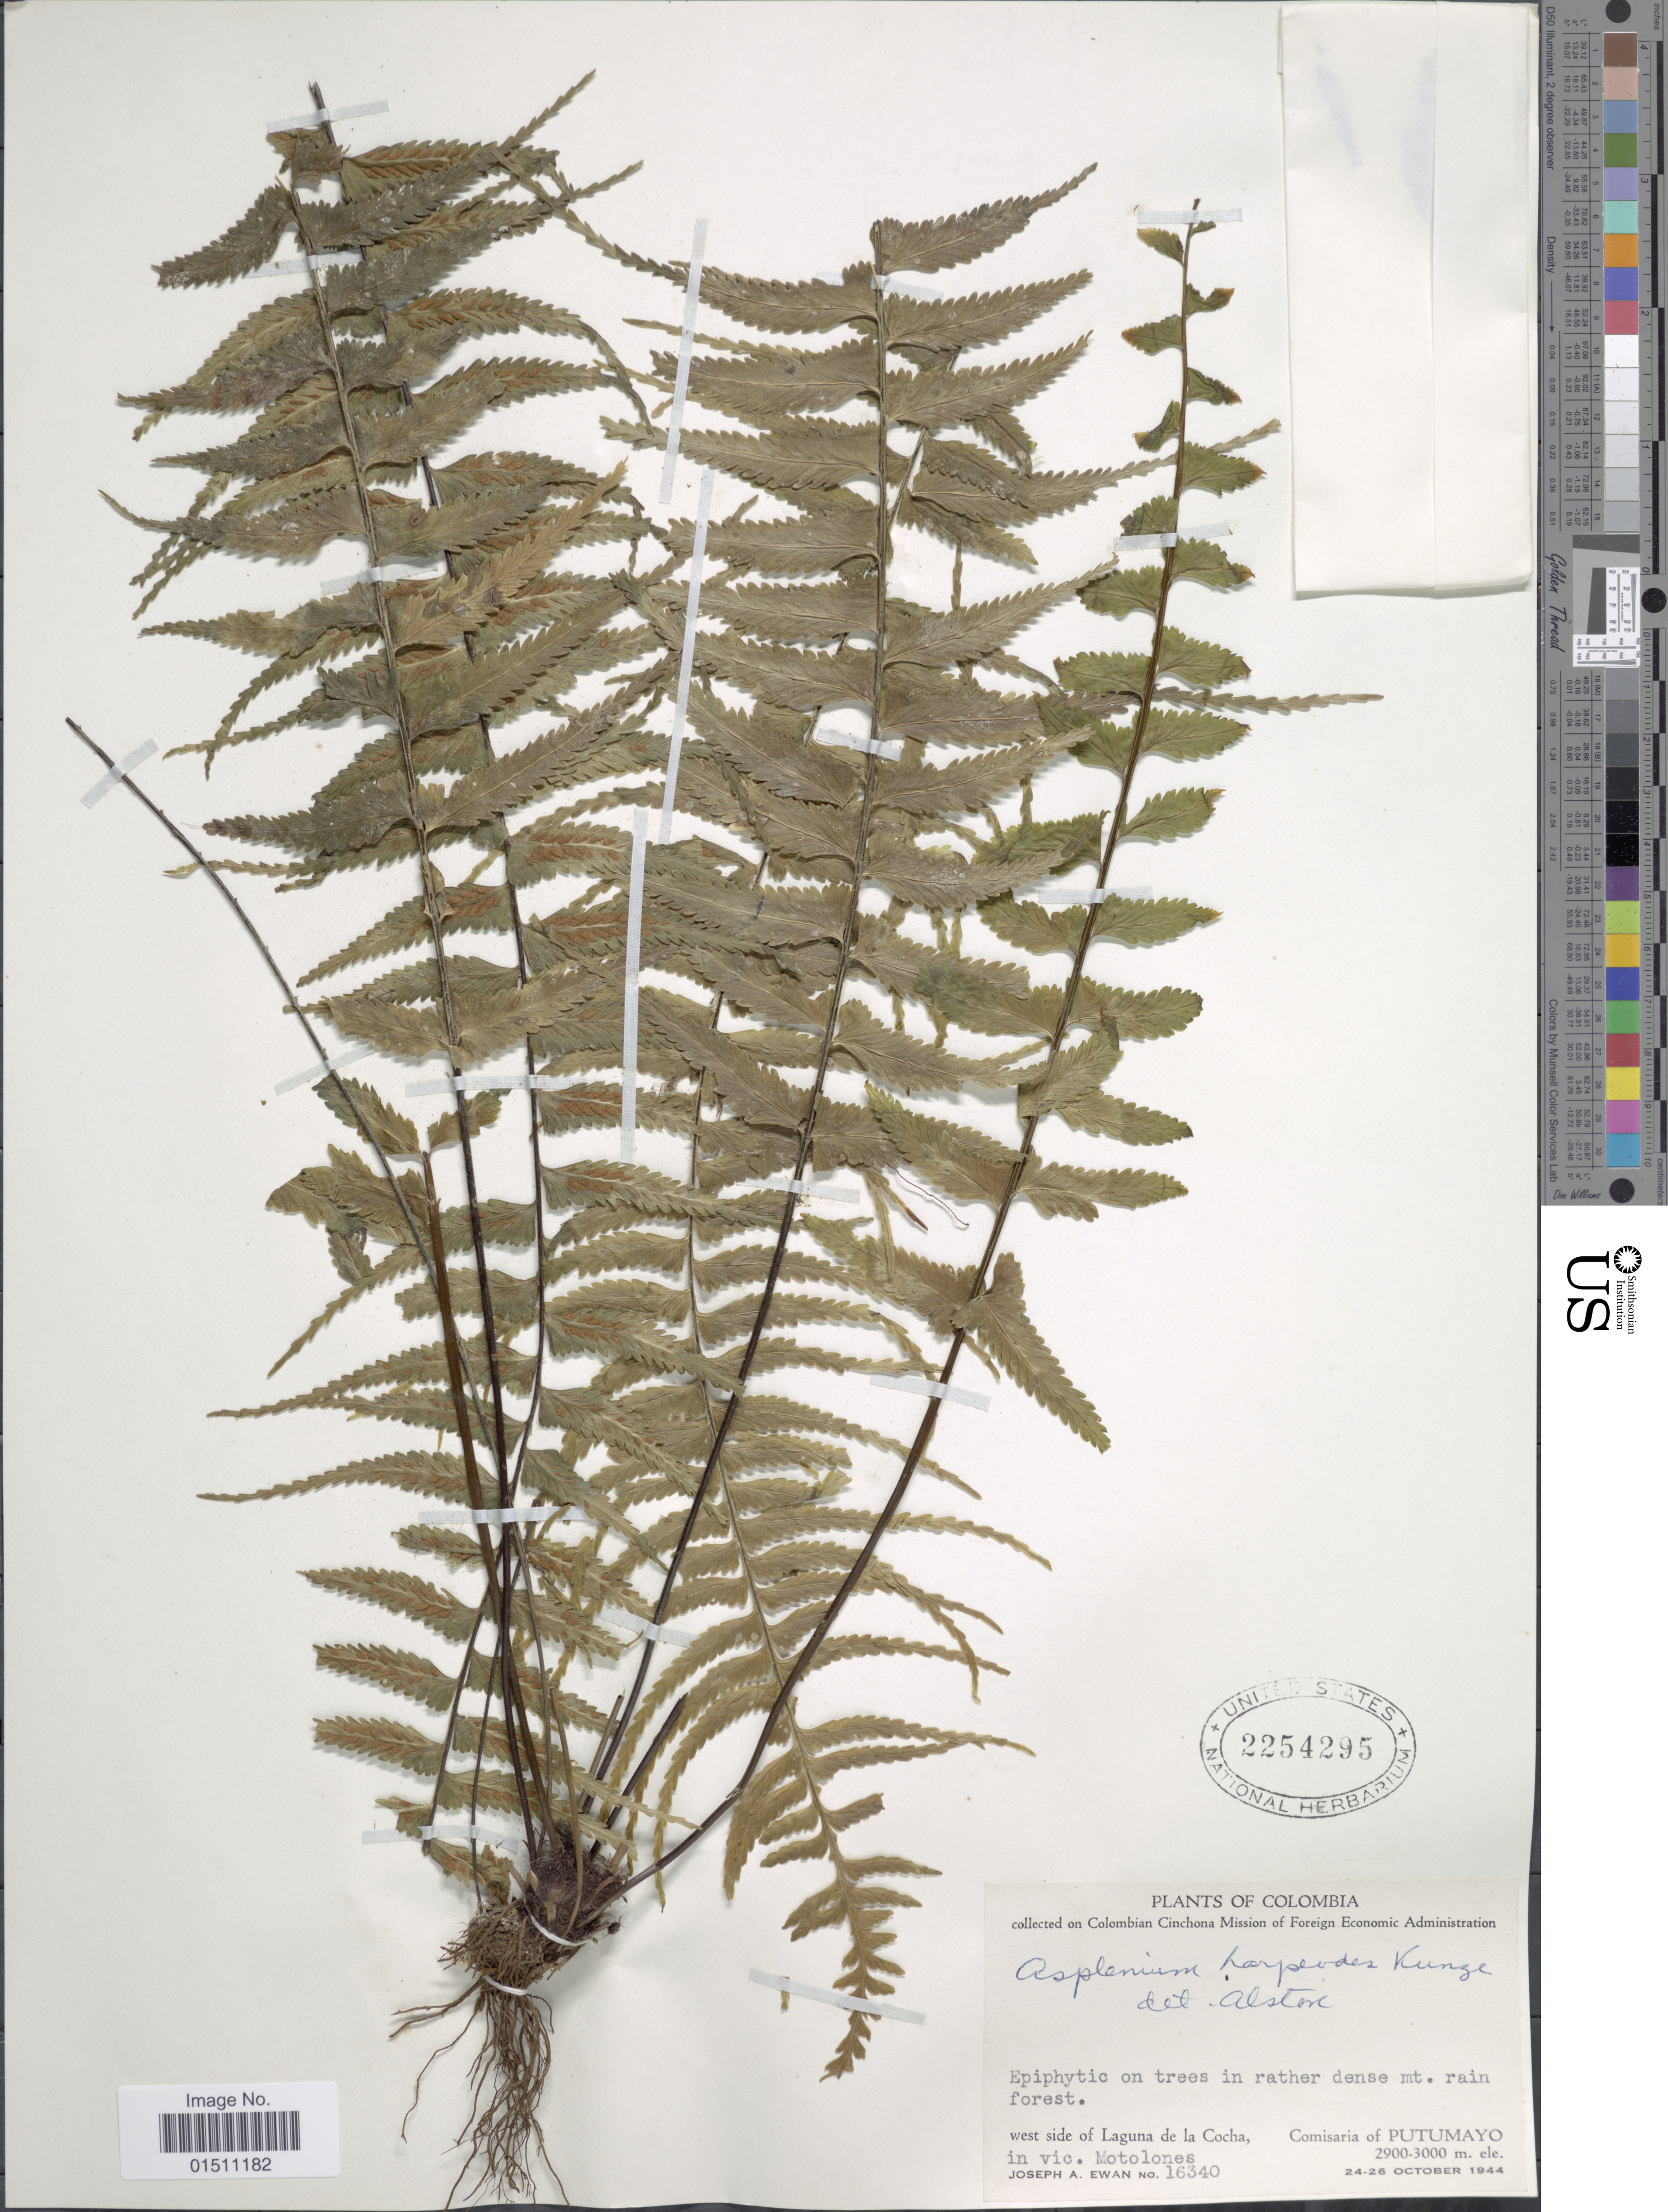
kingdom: Plantae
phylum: Tracheophyta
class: Polypodiopsida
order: Polypodiales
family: Aspleniaceae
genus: Asplenium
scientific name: Asplenium harpeodes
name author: Kunze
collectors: J. A. Ewan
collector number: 16340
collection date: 1944-10-24/1944-10-26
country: Colombia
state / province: Putumayo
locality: Colombia, west side of Laguna de la Cocha, in vic. Motolones, Comisaria of Putumayo.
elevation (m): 2900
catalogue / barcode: US 2254295